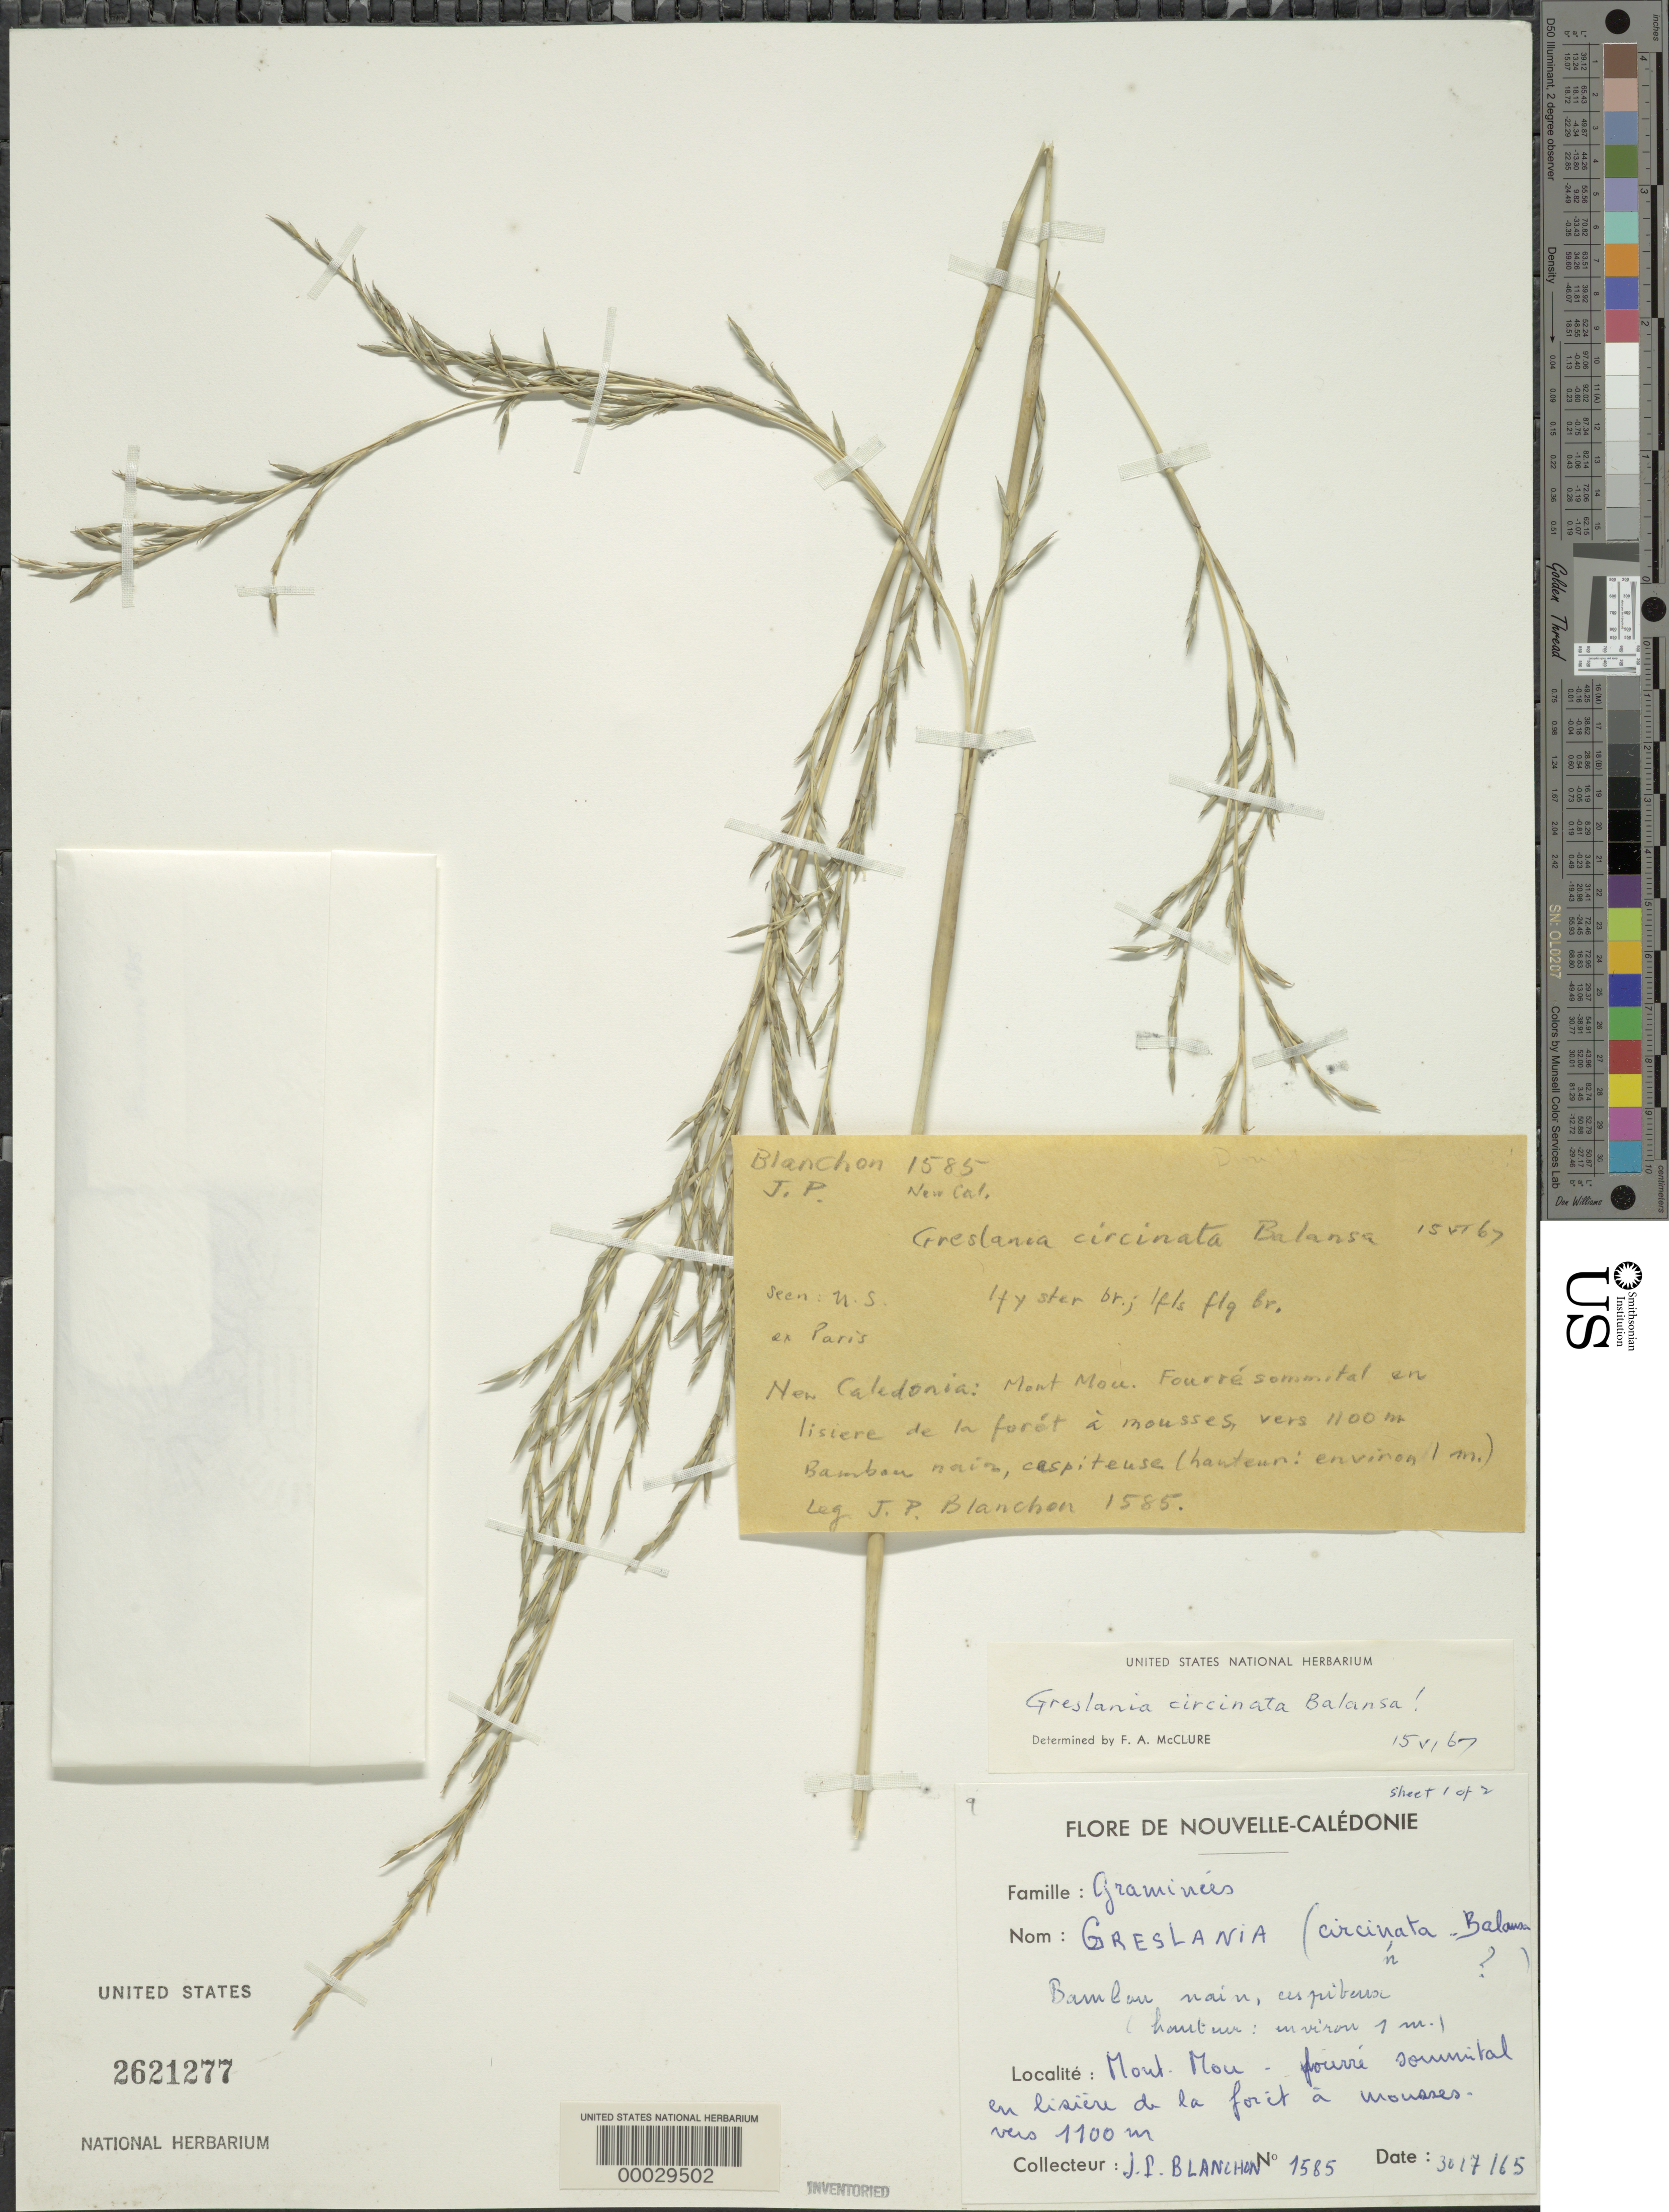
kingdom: Plantae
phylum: Tracheophyta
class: Liliopsida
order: Poales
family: Poaceae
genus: Greslania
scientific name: Greslania circinata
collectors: J. Blanchon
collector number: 1585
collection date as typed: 30 Jul 1965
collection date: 1965-07-30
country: New Caledonia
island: New Caledonia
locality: Mont Mou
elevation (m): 1100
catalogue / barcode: US 2621277